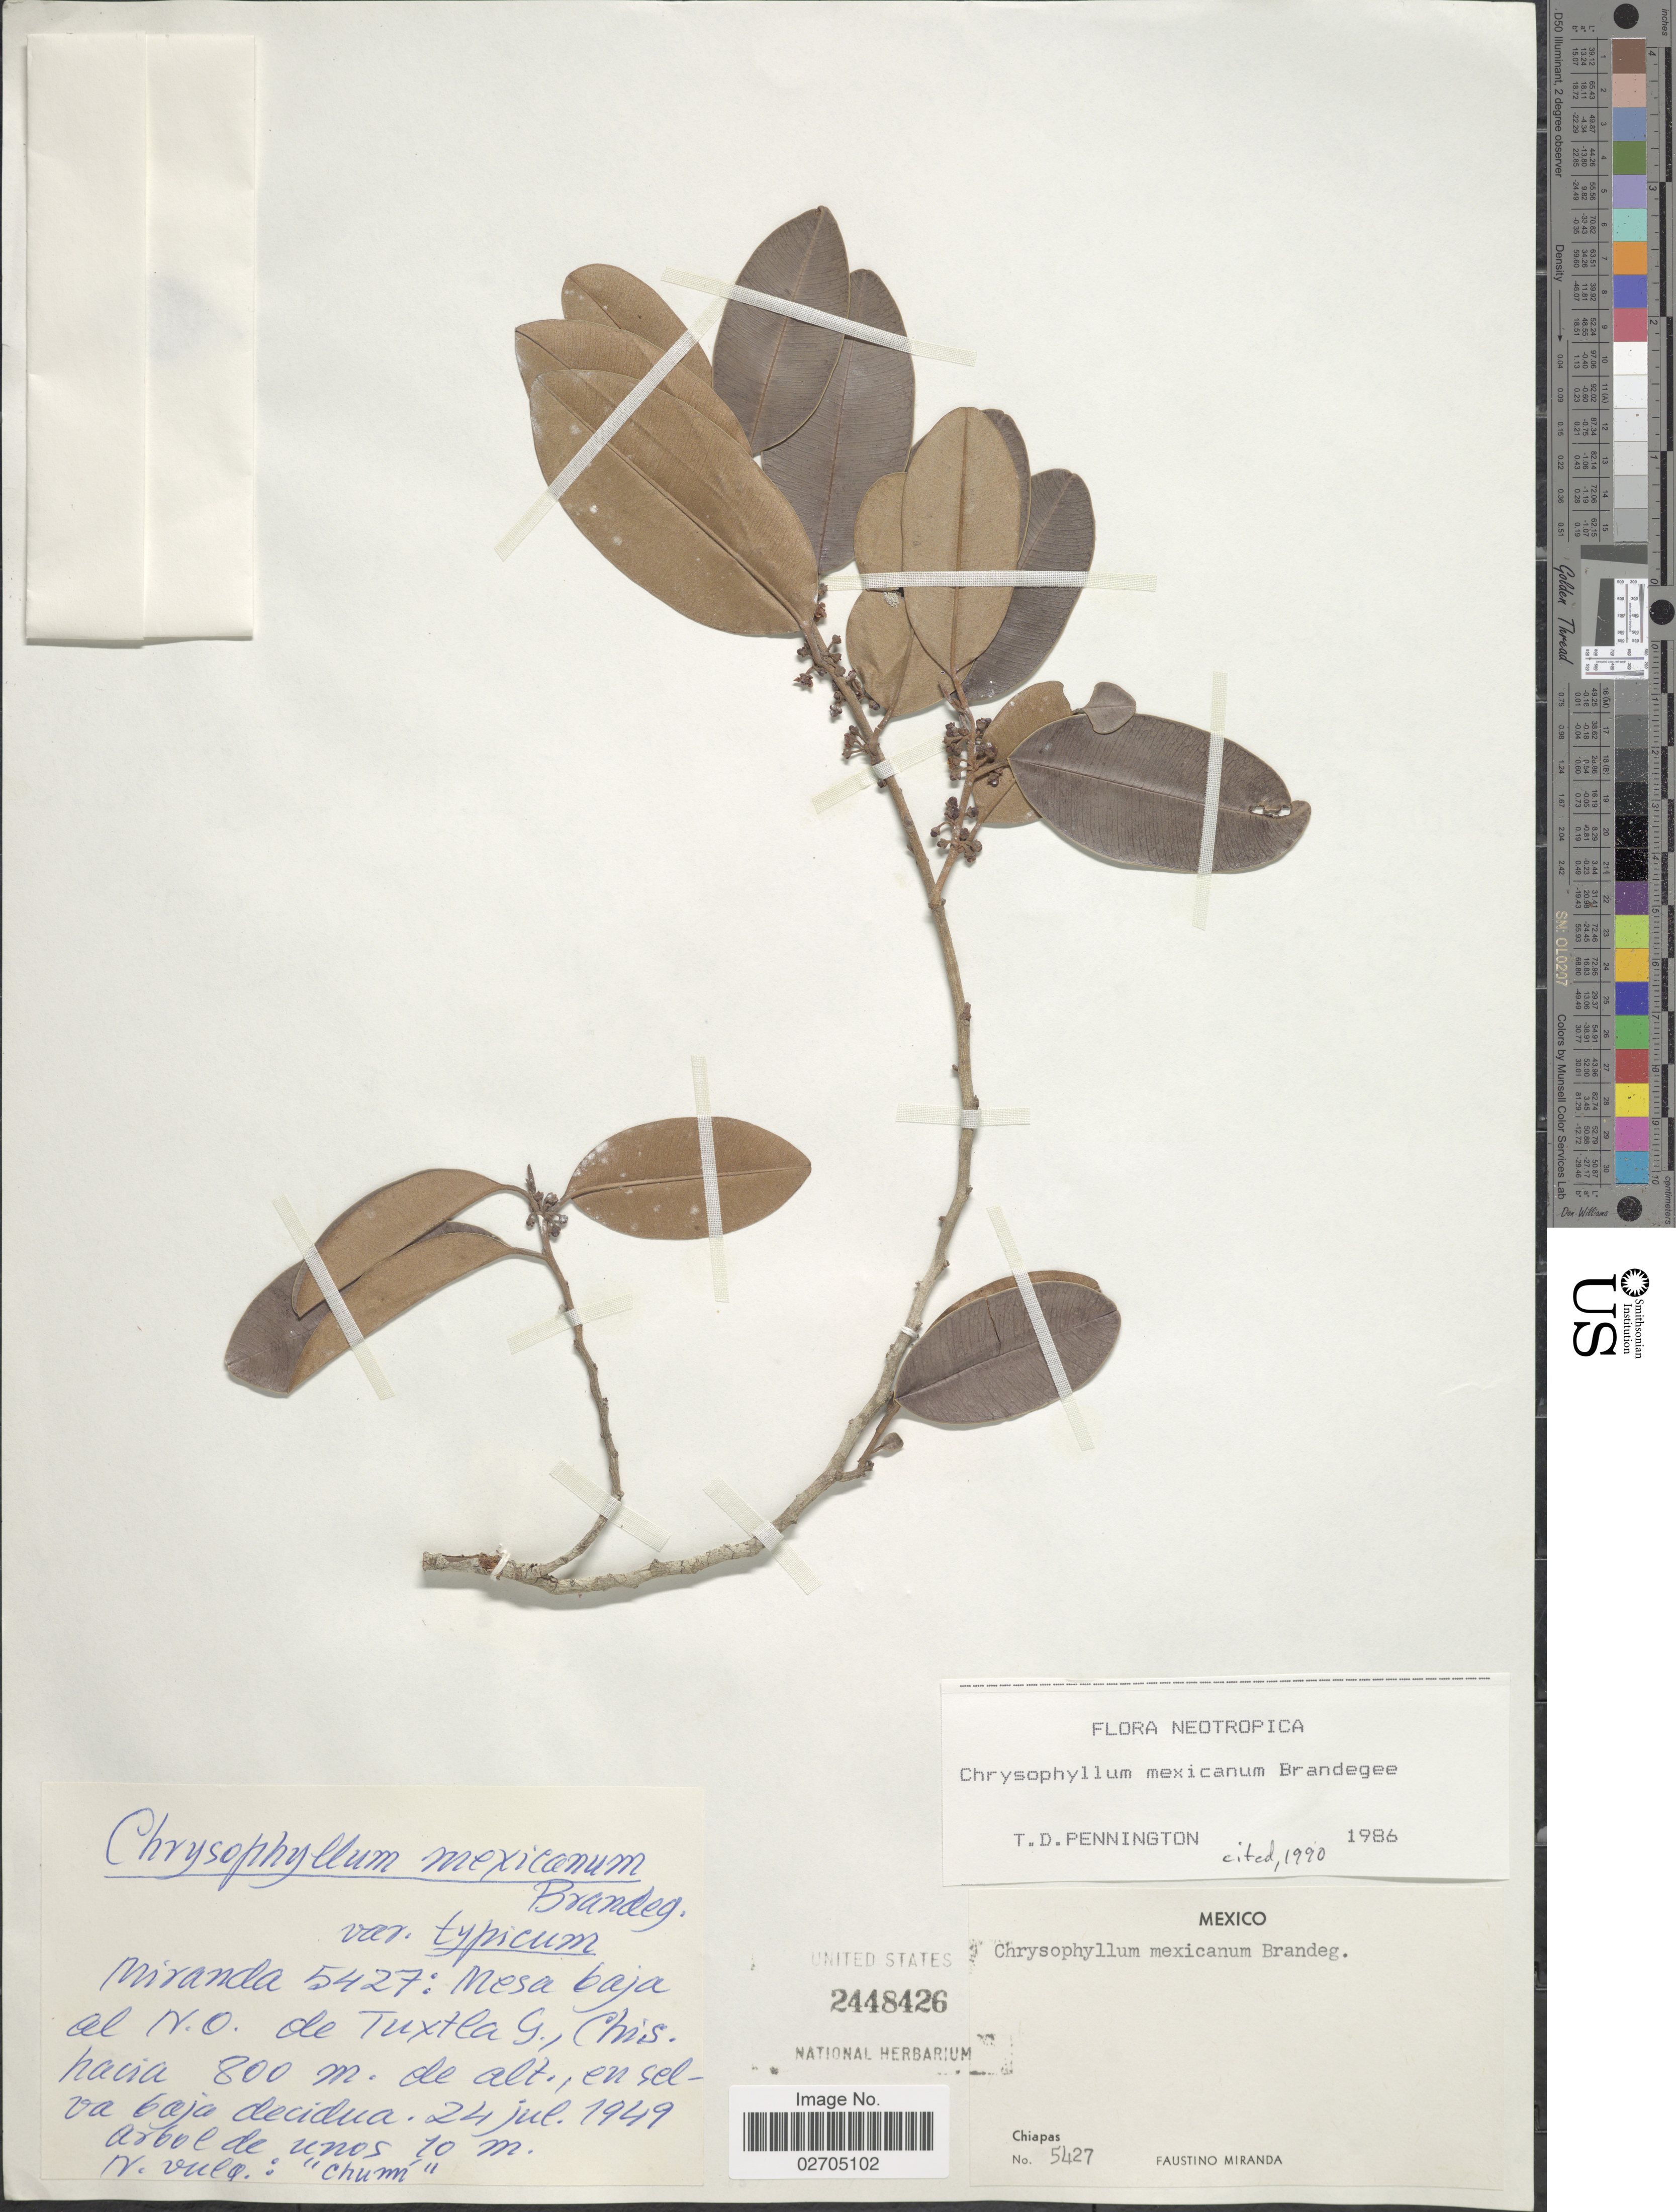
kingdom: Plantae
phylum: Tracheophyta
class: Magnoliopsida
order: Ericales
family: Sapotaceae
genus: Chrysophyllum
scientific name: Chrysophyllum mexicanum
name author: Brandegee ex Standl.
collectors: F. Miranda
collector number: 5427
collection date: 1949-07-24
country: Mexico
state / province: Chiapas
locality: Mesa baja del N.O. de Tuxtla G., en selva baja decidua.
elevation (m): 800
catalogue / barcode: US 2448426